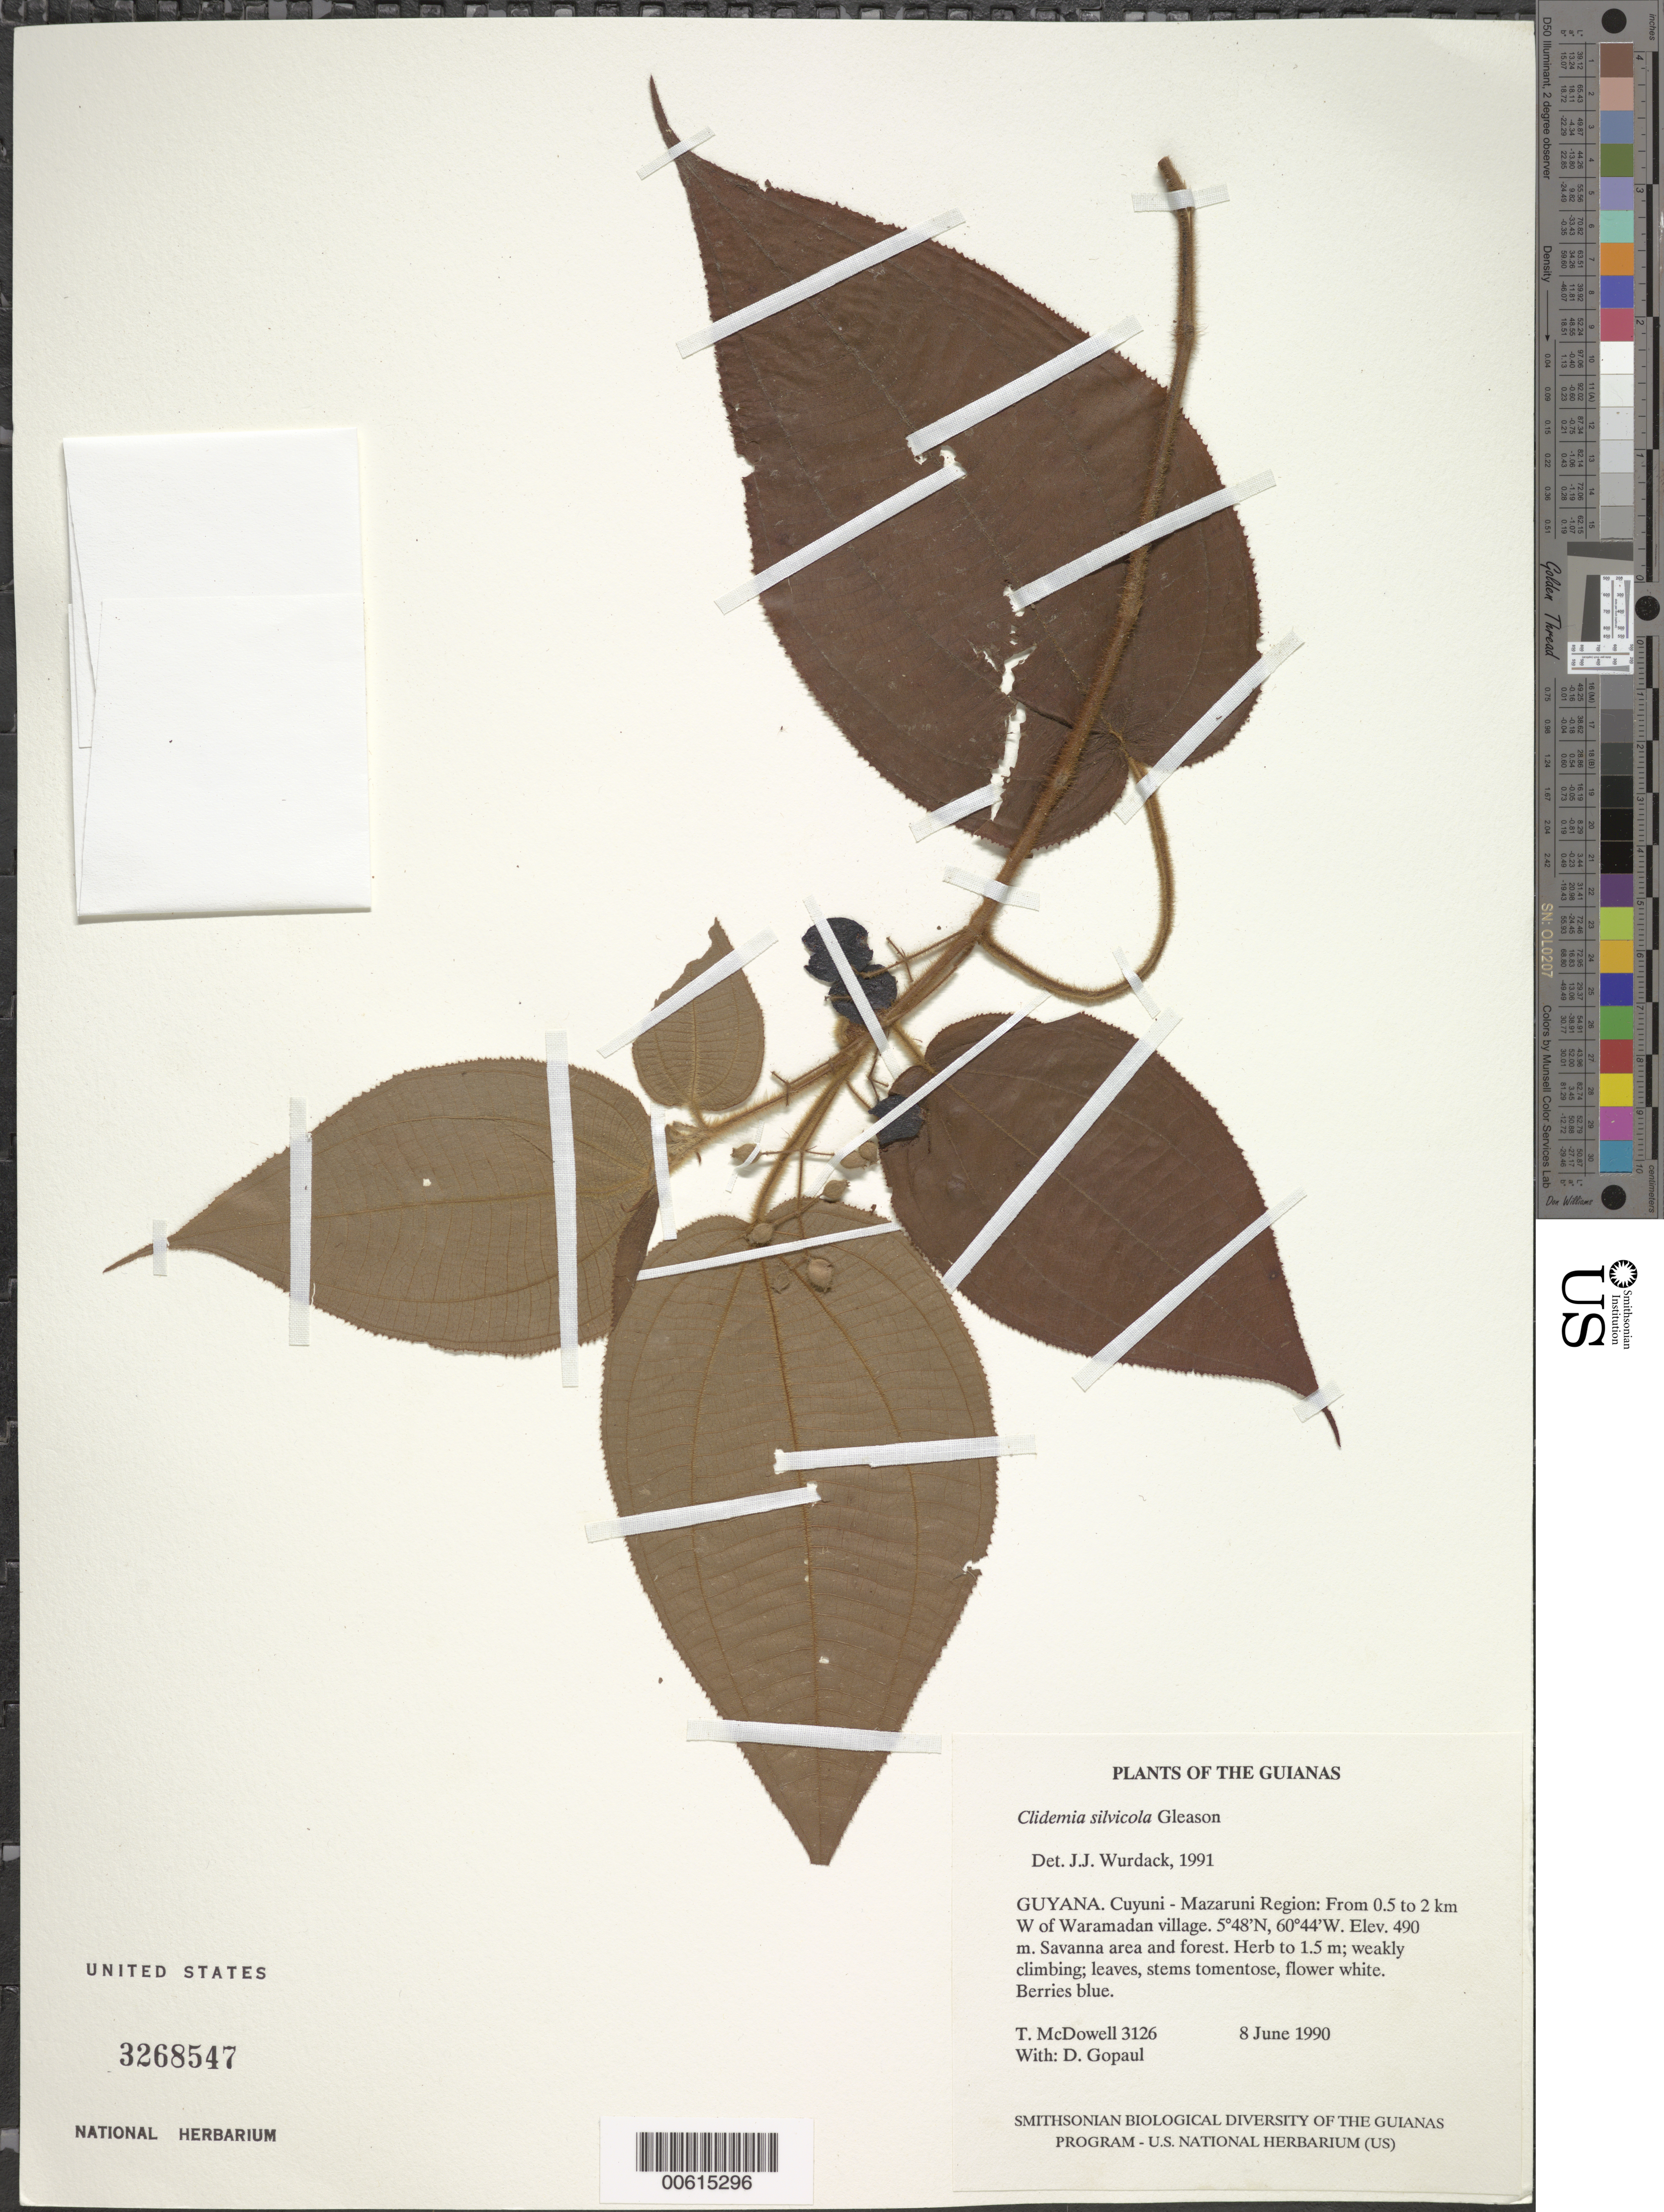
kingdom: Plantae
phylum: Tracheophyta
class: Magnoliopsida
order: Myrtales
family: Melastomataceae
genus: Clidemia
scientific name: Clidemia silvicola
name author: Gleason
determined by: Wurdack, John J., (US), US (UNITED STATES)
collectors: T. McDowell & D. Gopaul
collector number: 3126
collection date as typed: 8 June 1990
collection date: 1990-06-08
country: Guyana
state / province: Cuyuni-Mazaruni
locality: From 0.5 to 2 km W of Waramadan village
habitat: Savanna area and forest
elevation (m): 490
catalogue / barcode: US 3268547